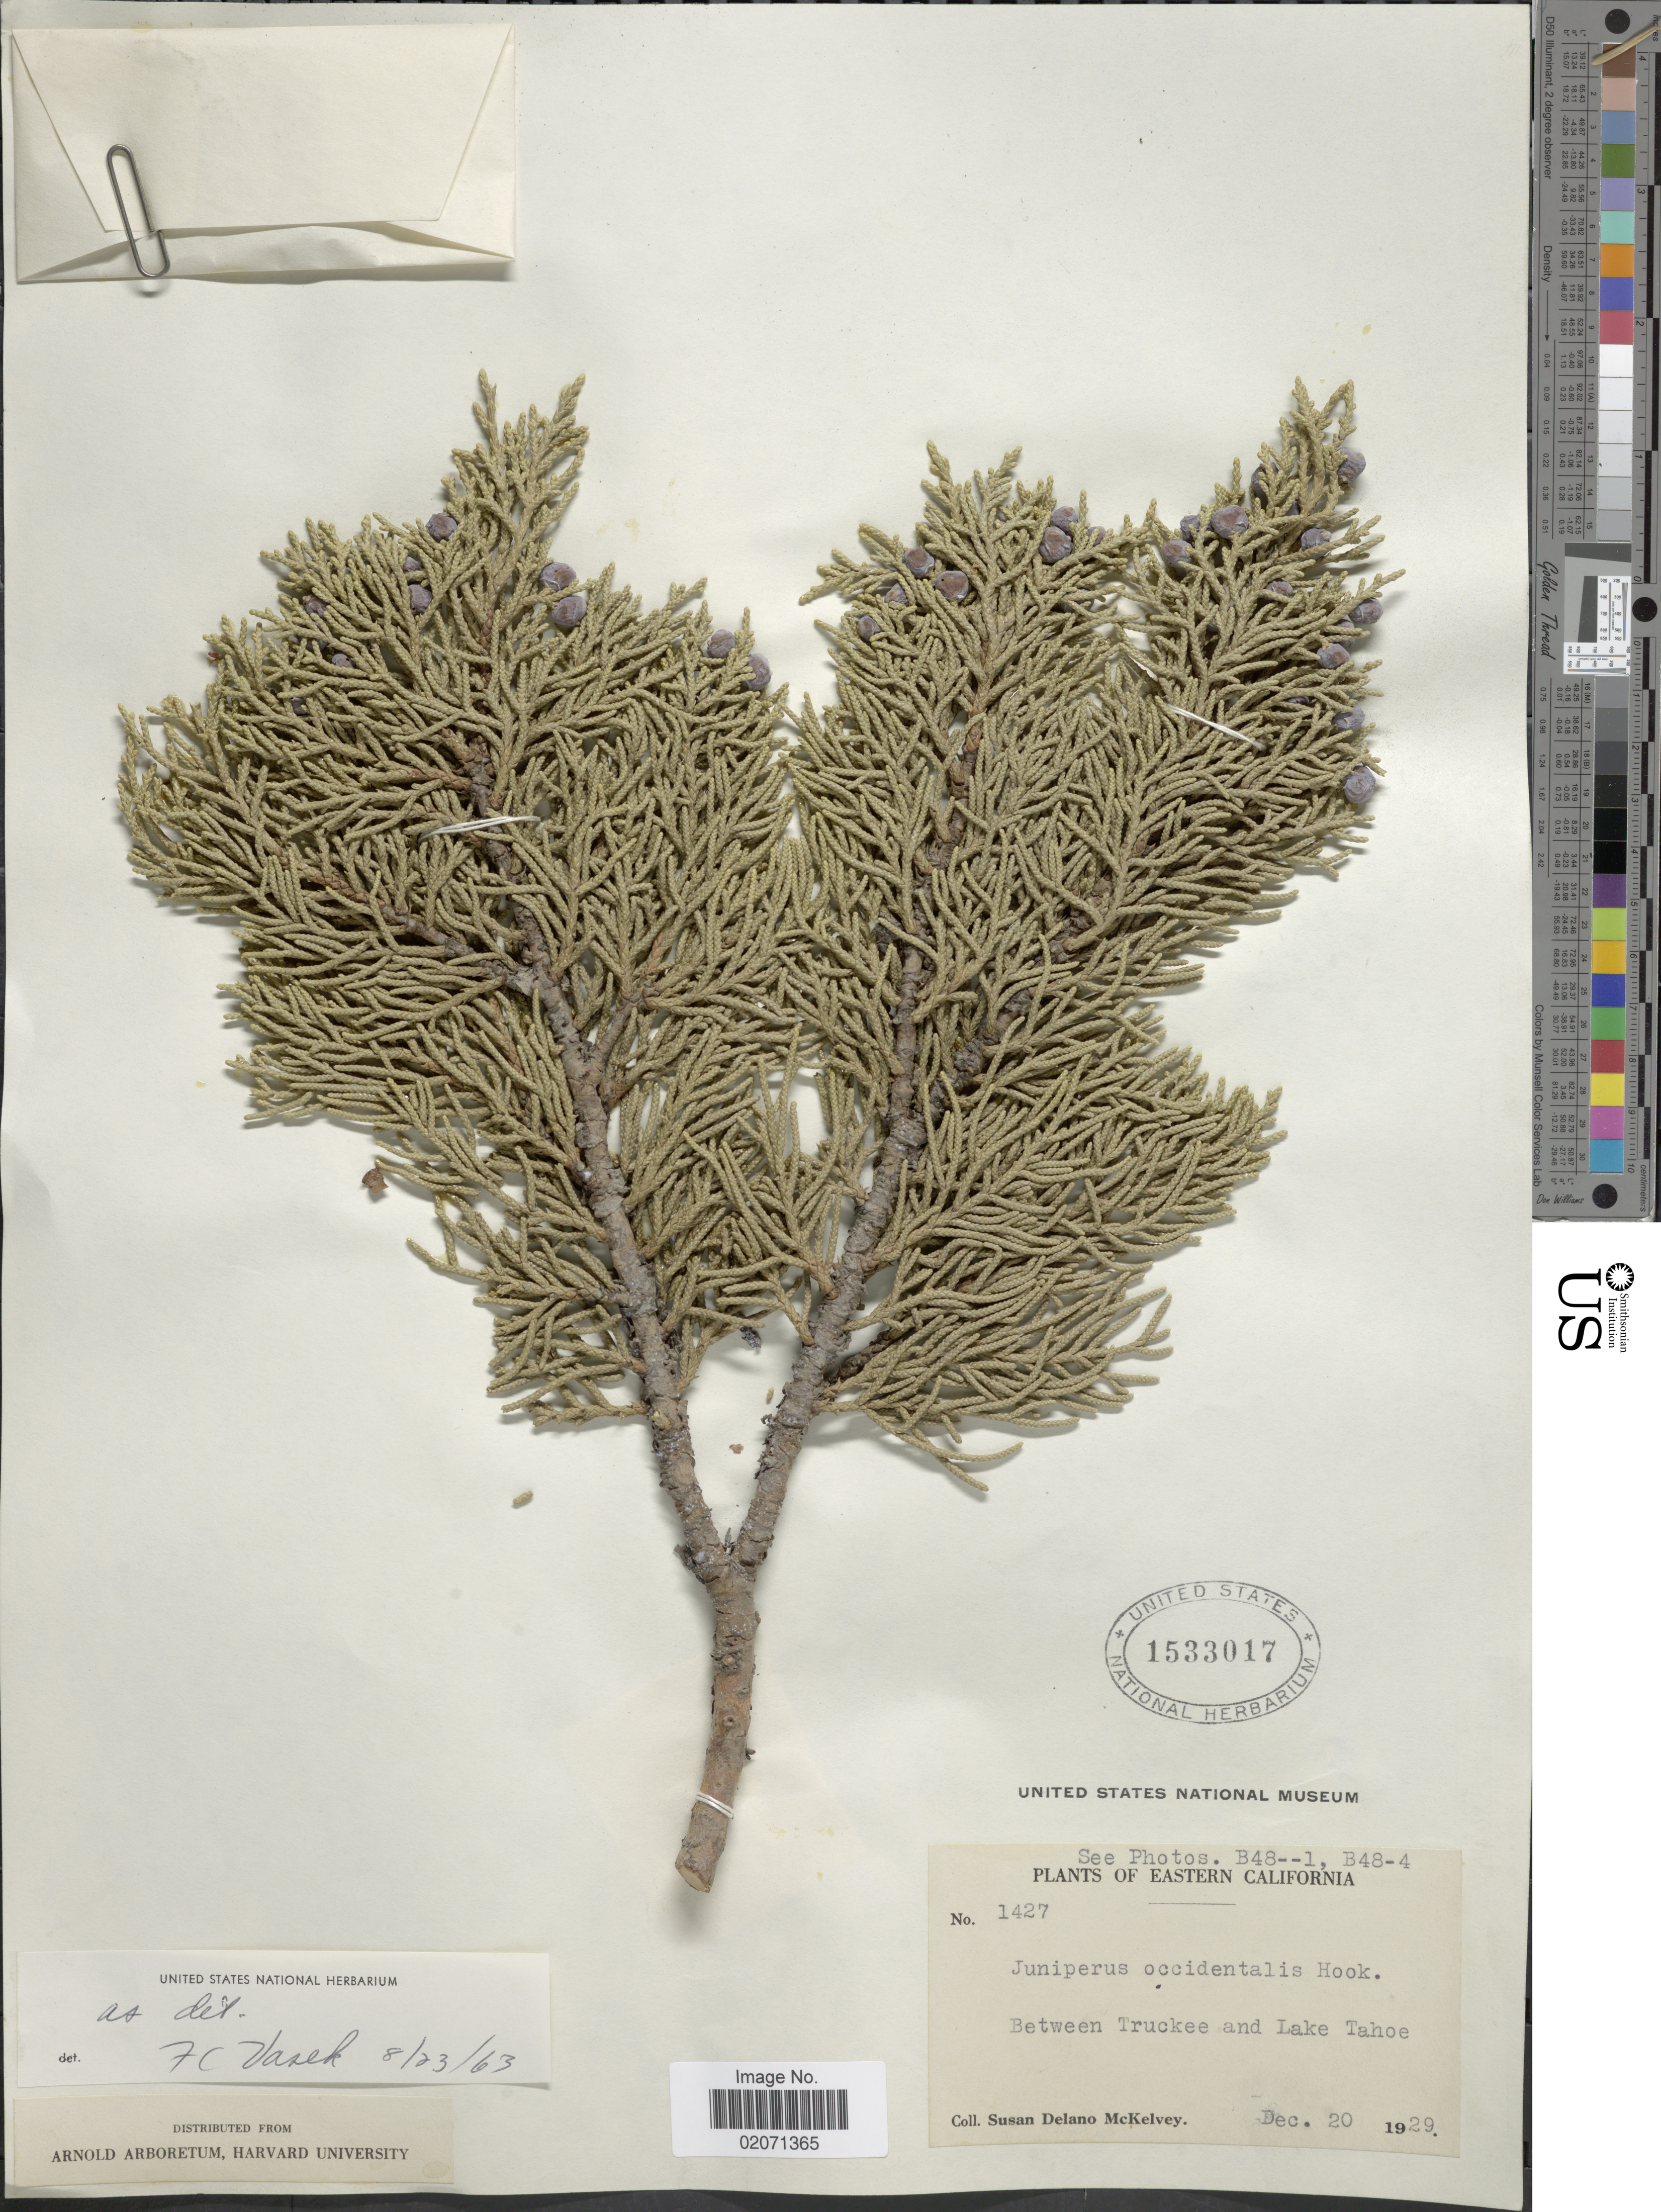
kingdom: Plantae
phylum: Tracheophyta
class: Pinopsida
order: Pinales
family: Cupressaceae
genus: Juniperus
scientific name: Juniperus occidentalis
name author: Hook.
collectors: S. A. McKelvey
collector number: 1427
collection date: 1929-12-20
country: United States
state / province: California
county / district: Nevada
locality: Eastern California. Between Truckee and Lake Tahoe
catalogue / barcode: US 1533017